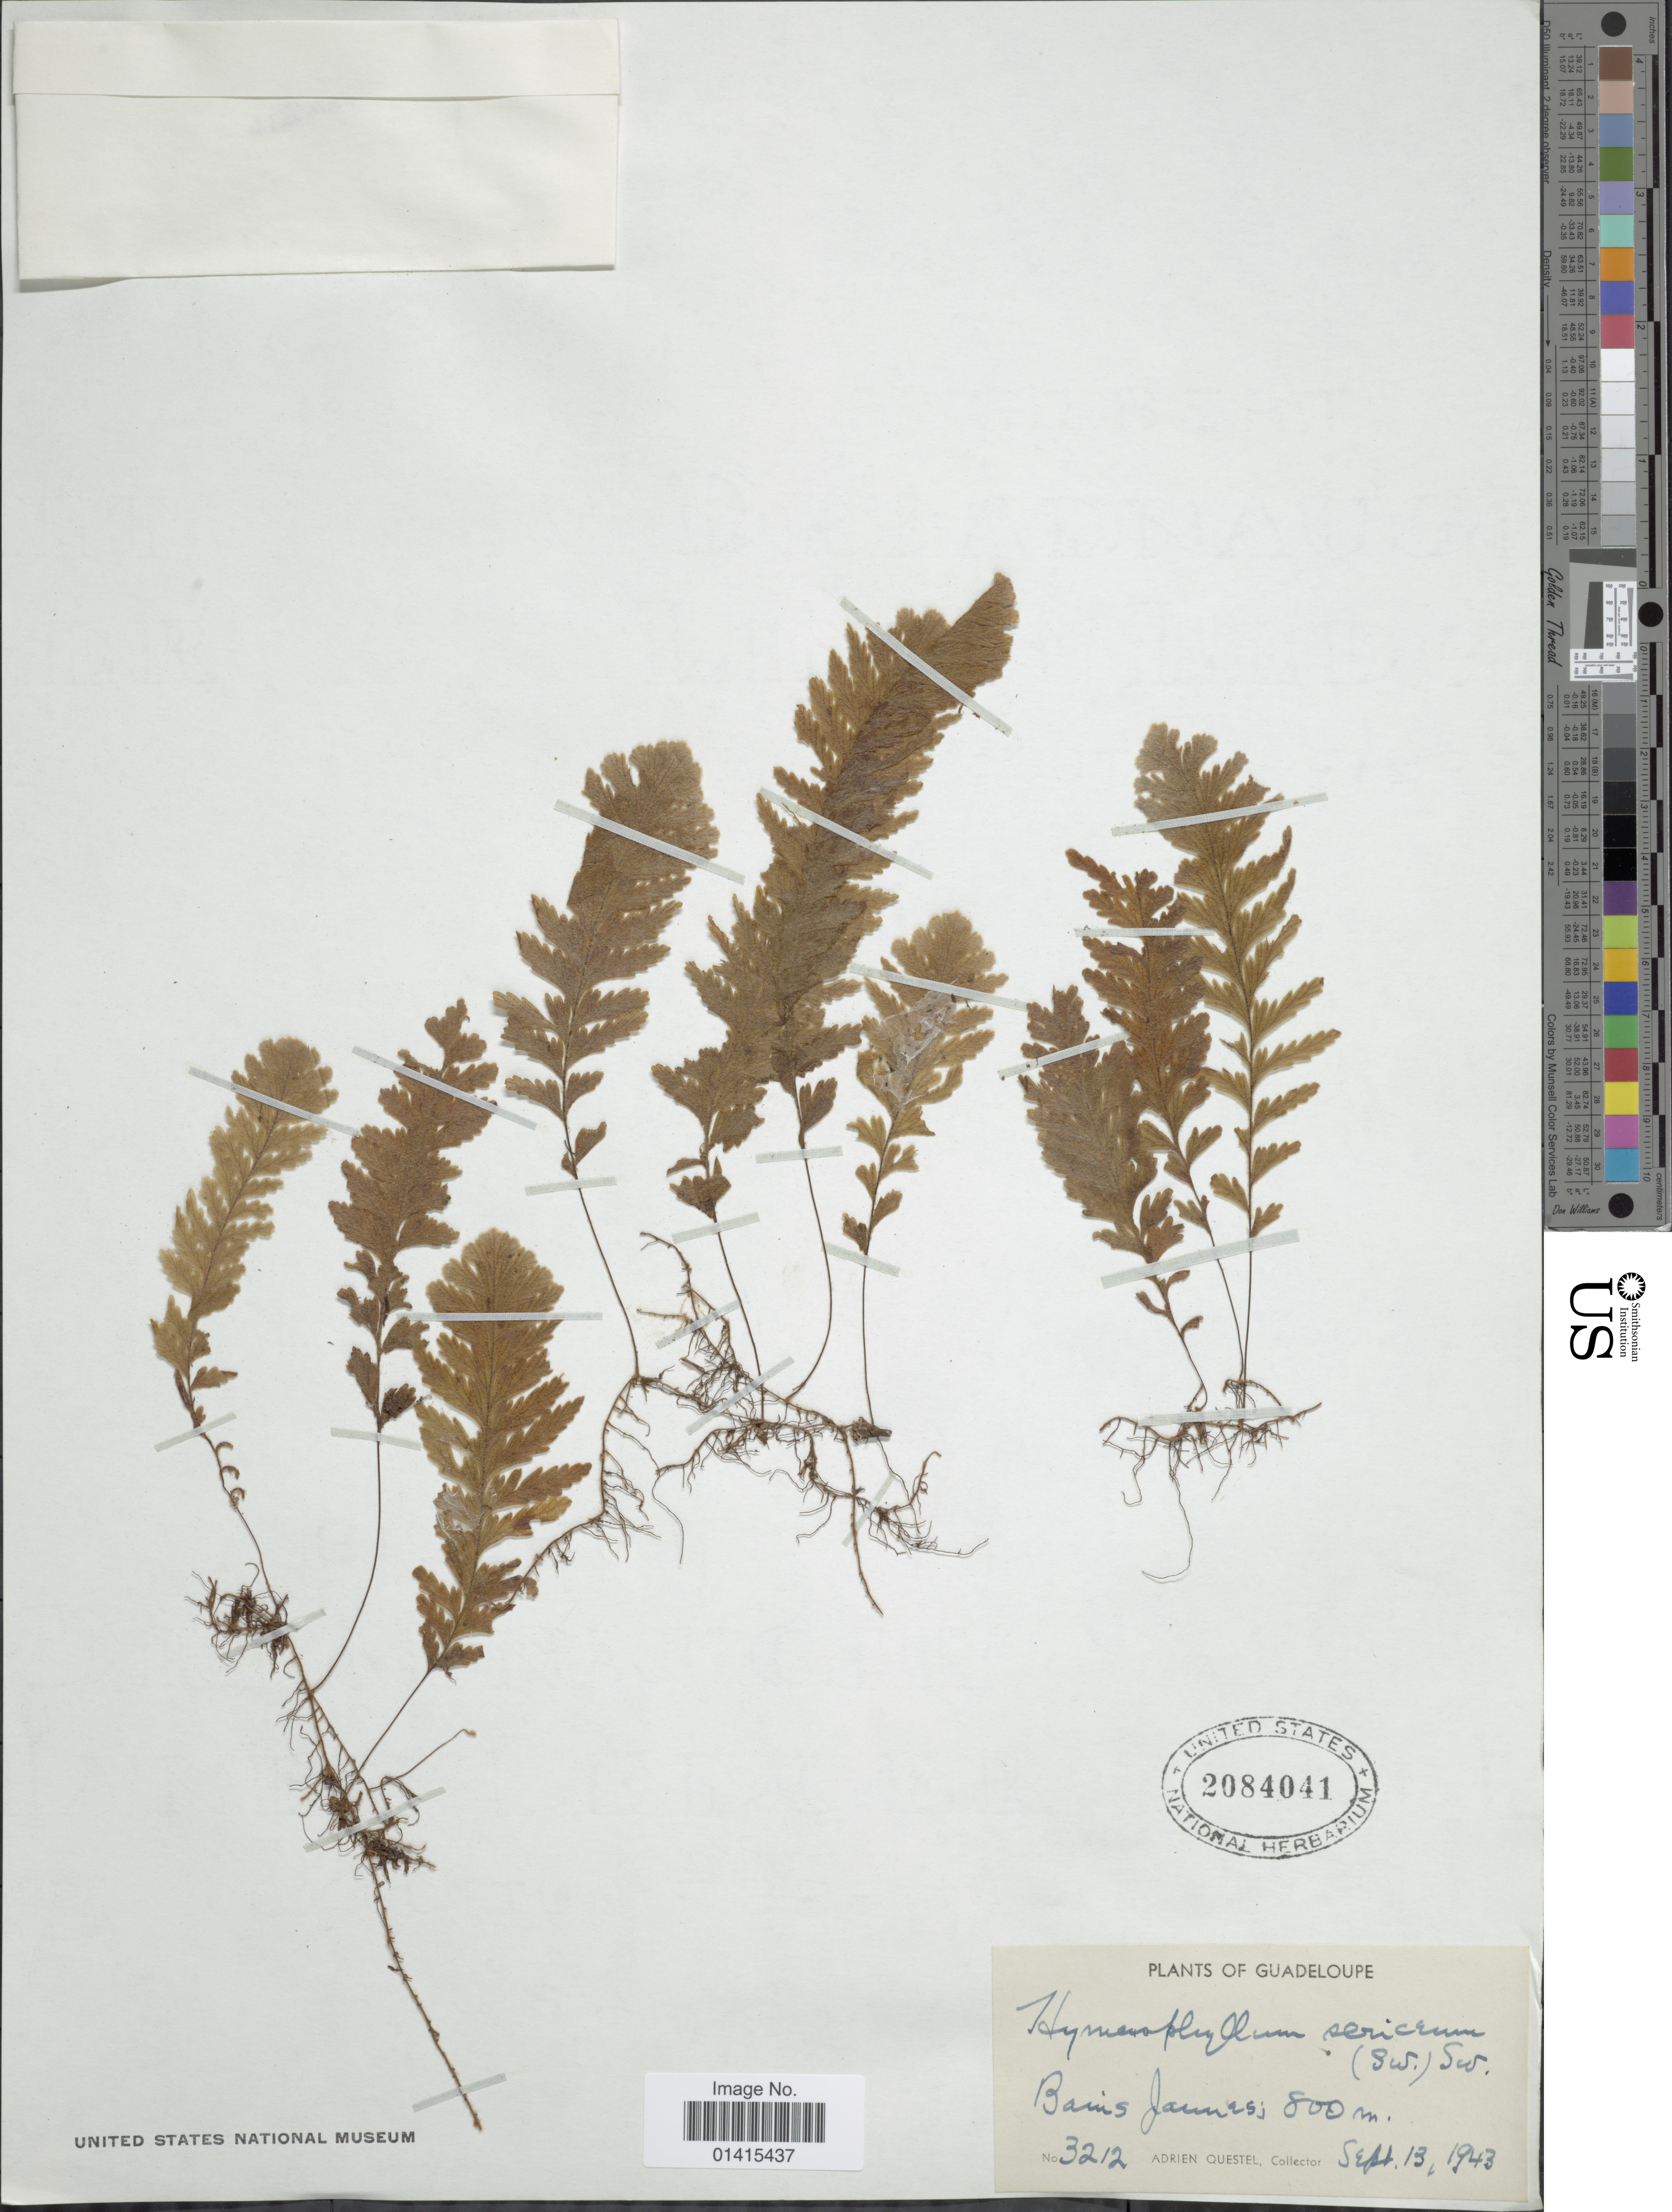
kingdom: Plantae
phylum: Tracheophyta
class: Polypodiopsida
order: Hymenophyllales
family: Hymenophyllaceae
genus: Hymenophyllum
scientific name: Hymenophyllum sericeum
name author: Sw. in Schrad.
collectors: A. Questel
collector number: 3212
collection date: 1943-09-13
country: Guadeloupe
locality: Bains Jaunes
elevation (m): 800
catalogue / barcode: US 2084041